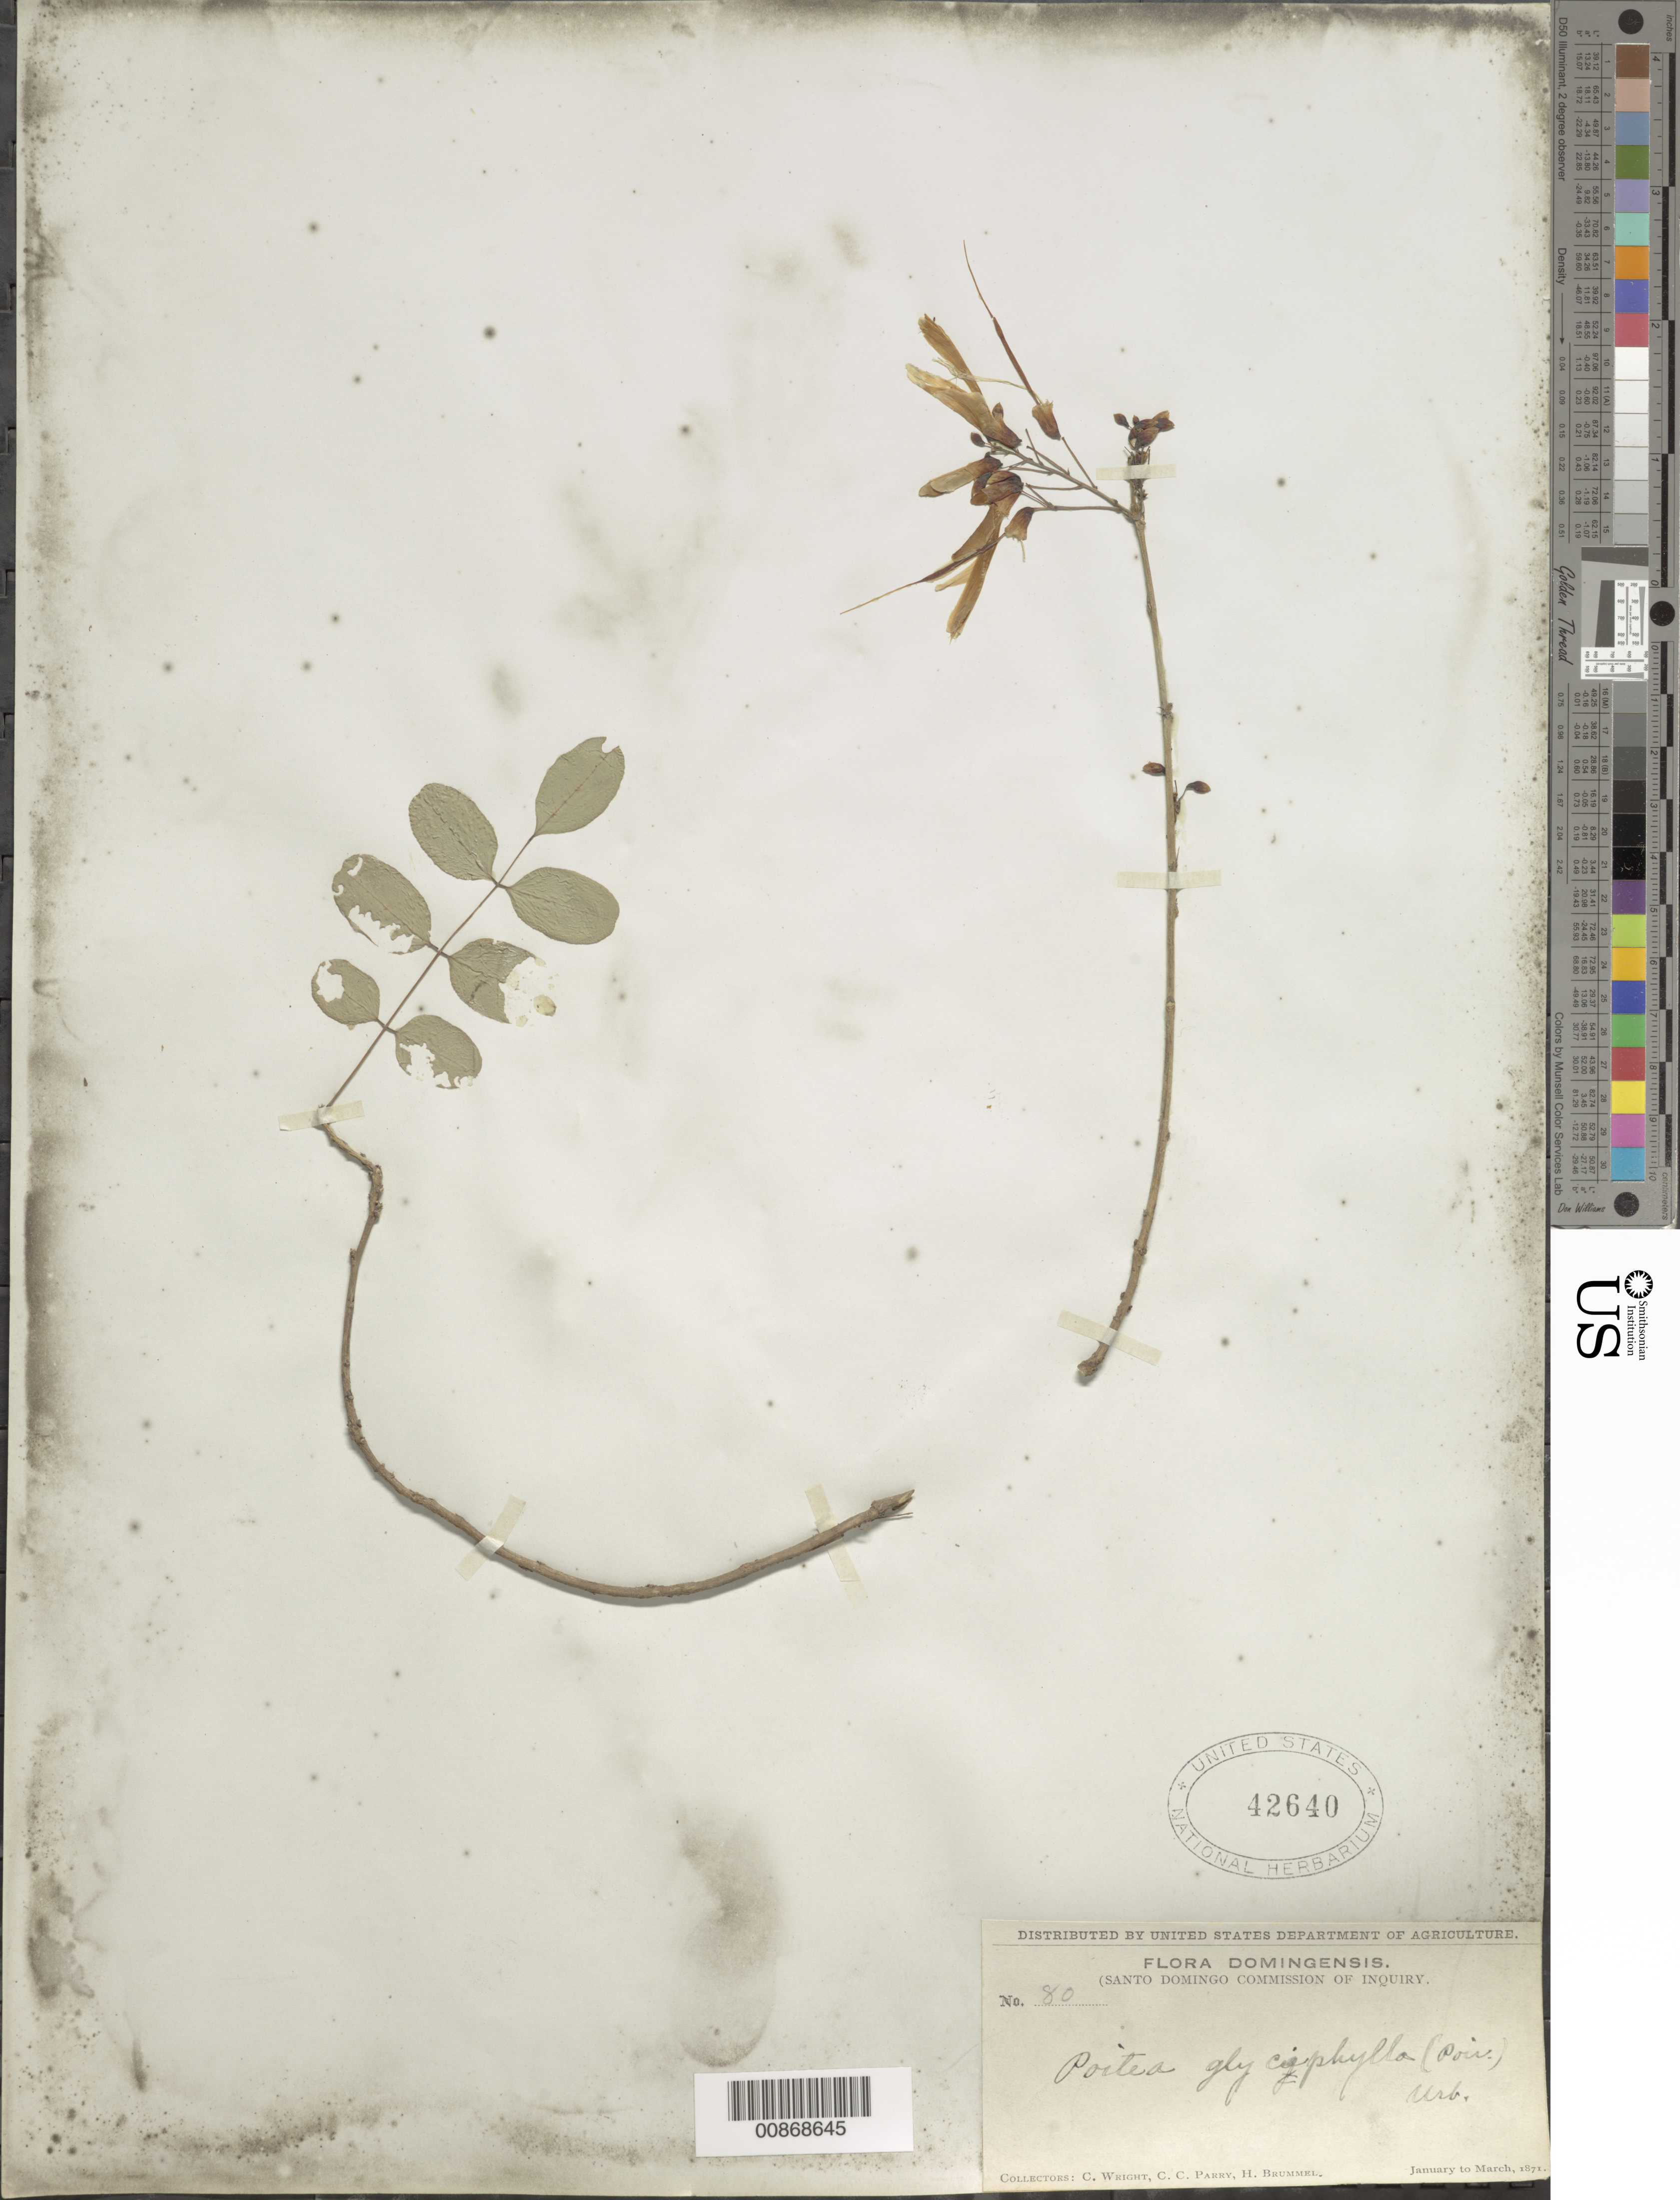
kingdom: Plantae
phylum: Tracheophyta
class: Magnoliopsida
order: Fabales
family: Fabaceae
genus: Poitea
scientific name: Poitea glyciphylla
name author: (Poir.) Urb.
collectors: C. Wright, C. C. Parry & H. Brummel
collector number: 80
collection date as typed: Jan 1871 to -- Mar 1871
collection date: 1871-01/1871-03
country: Dominican Republic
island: Hispaniola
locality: Dominican Republic.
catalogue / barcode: US 42640